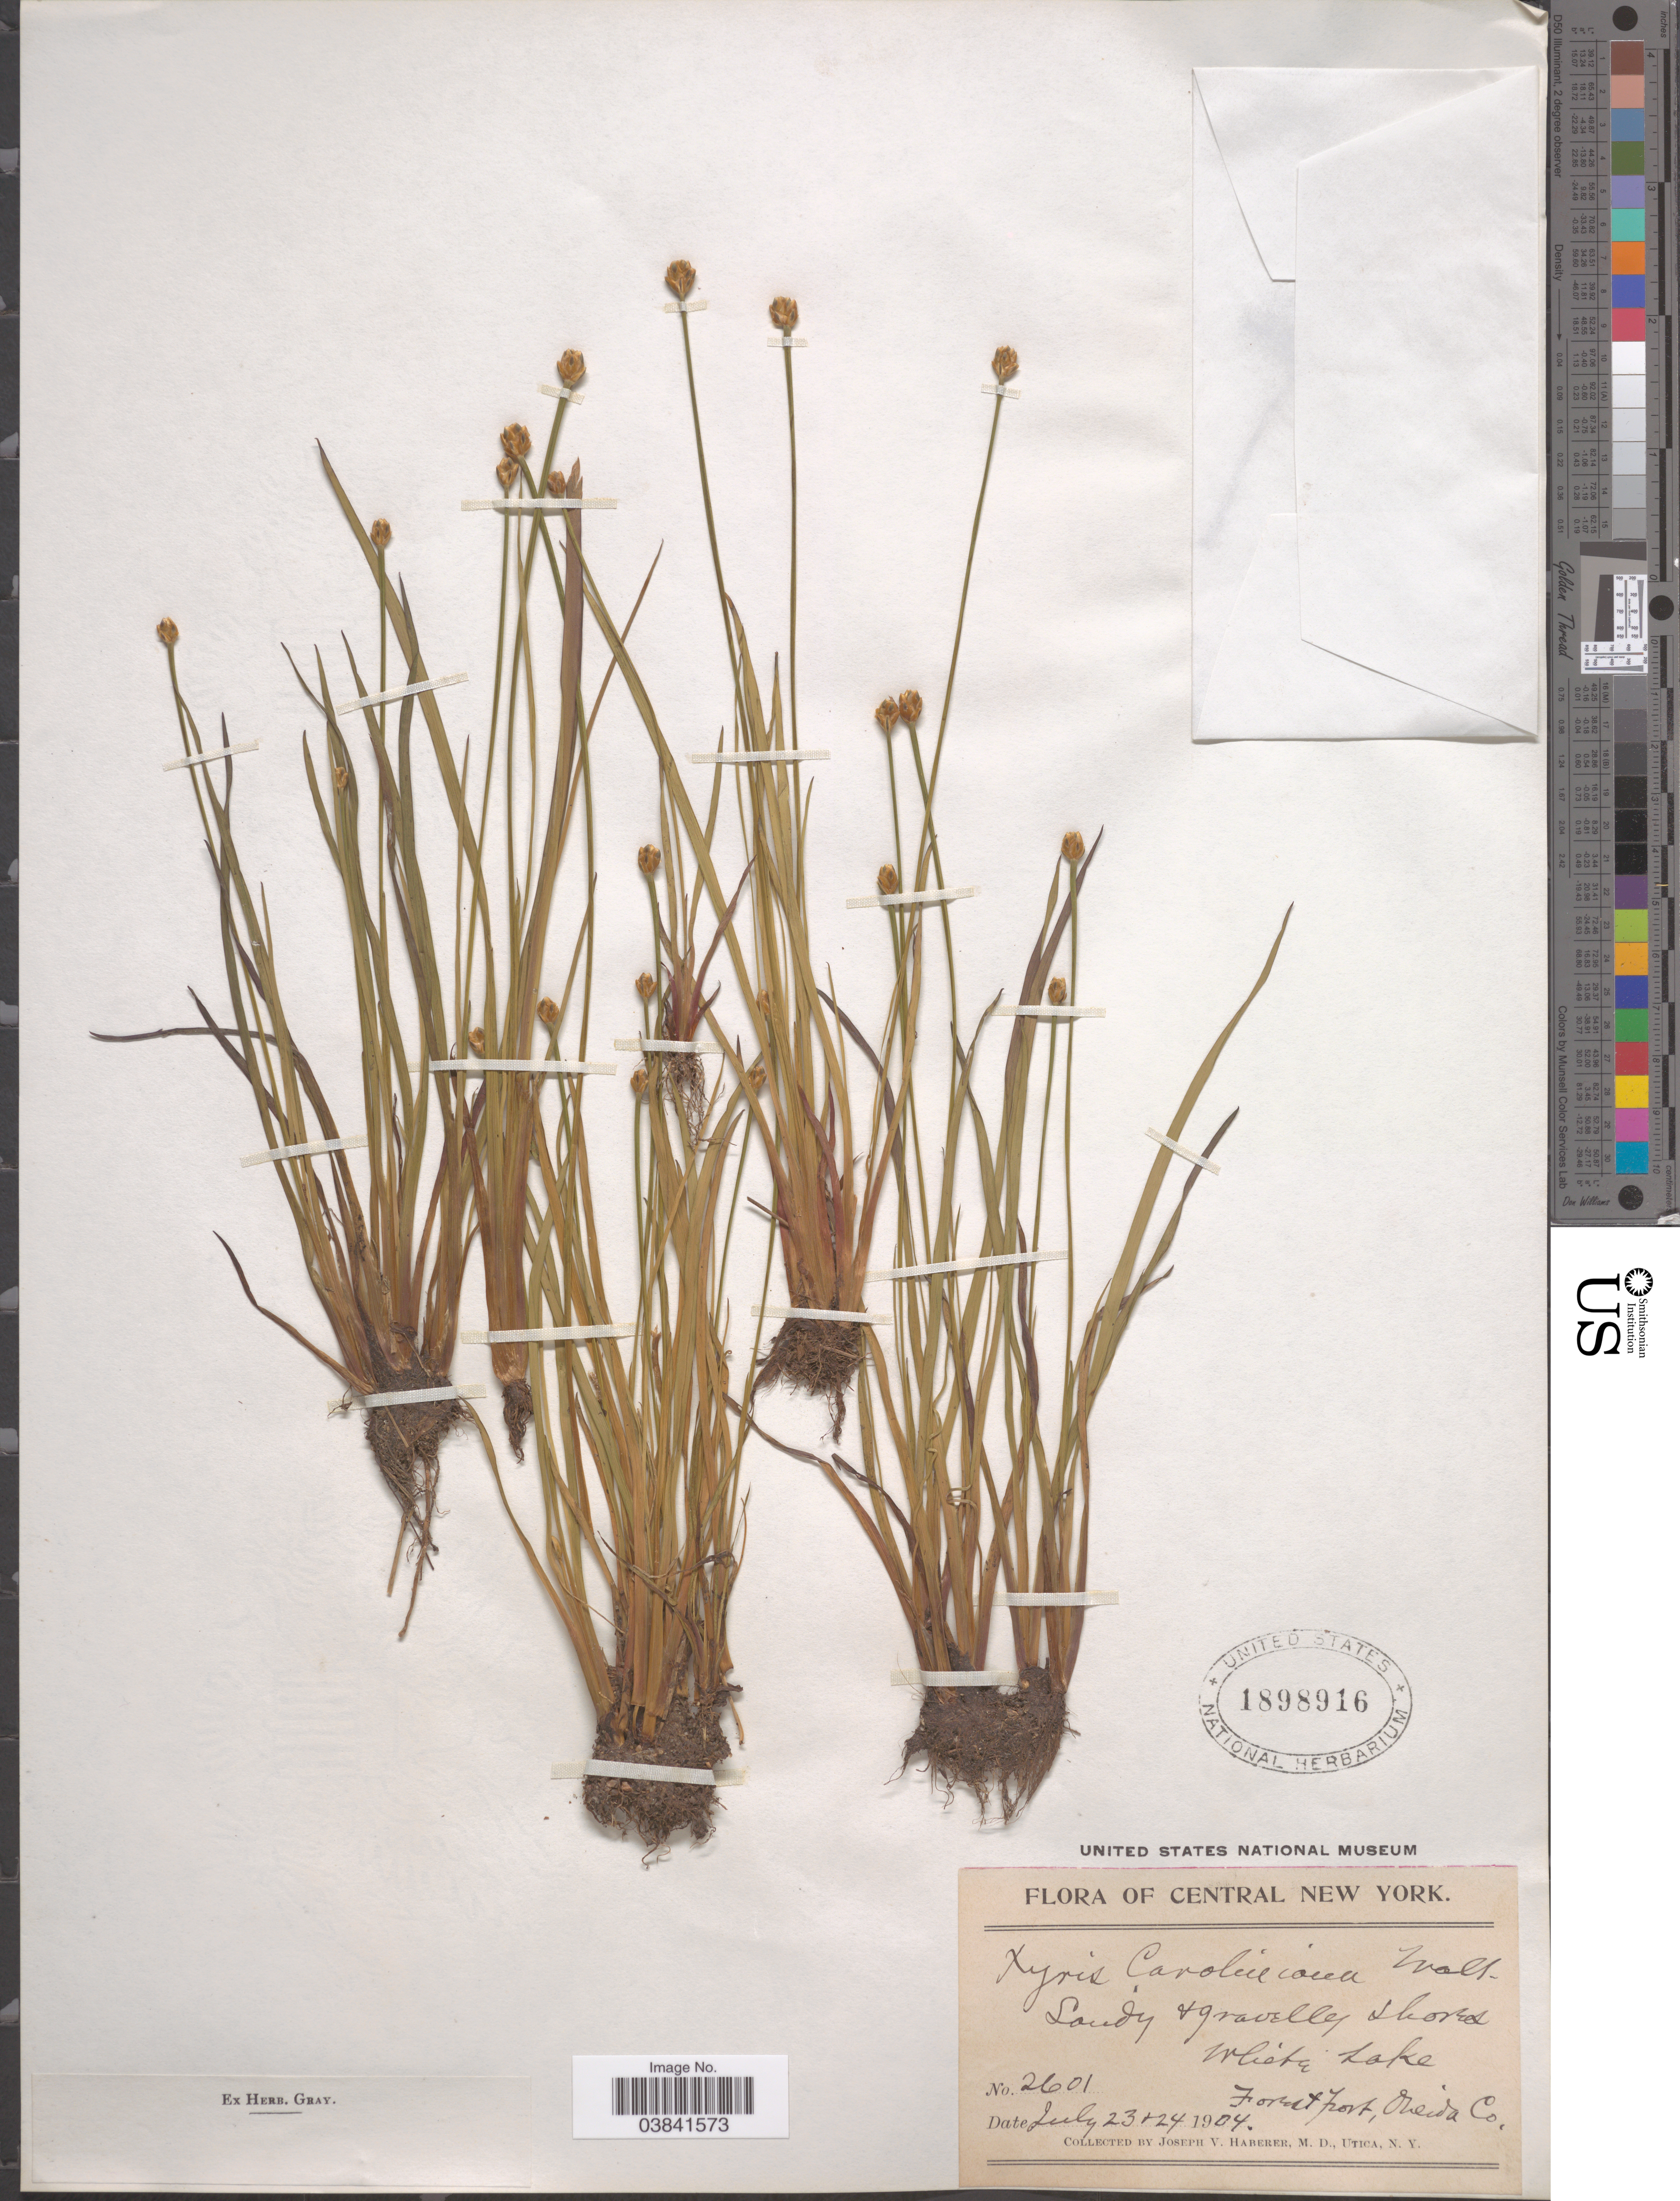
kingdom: Plantae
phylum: Tracheophyta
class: Liliopsida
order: Poales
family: Xyridaceae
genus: Xyris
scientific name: Xyris difformis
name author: Chapm.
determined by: Strong, Mark T., (BOT), Smithsonian Institution - National Museum of Natural History (UNITED STATES)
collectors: J. V. Haberer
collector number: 2601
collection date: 1904-07-23/1904-07-24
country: United States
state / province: New York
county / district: Oneida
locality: Central New York. White Lake. Forestport. Oneida Co.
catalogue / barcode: US 1898916